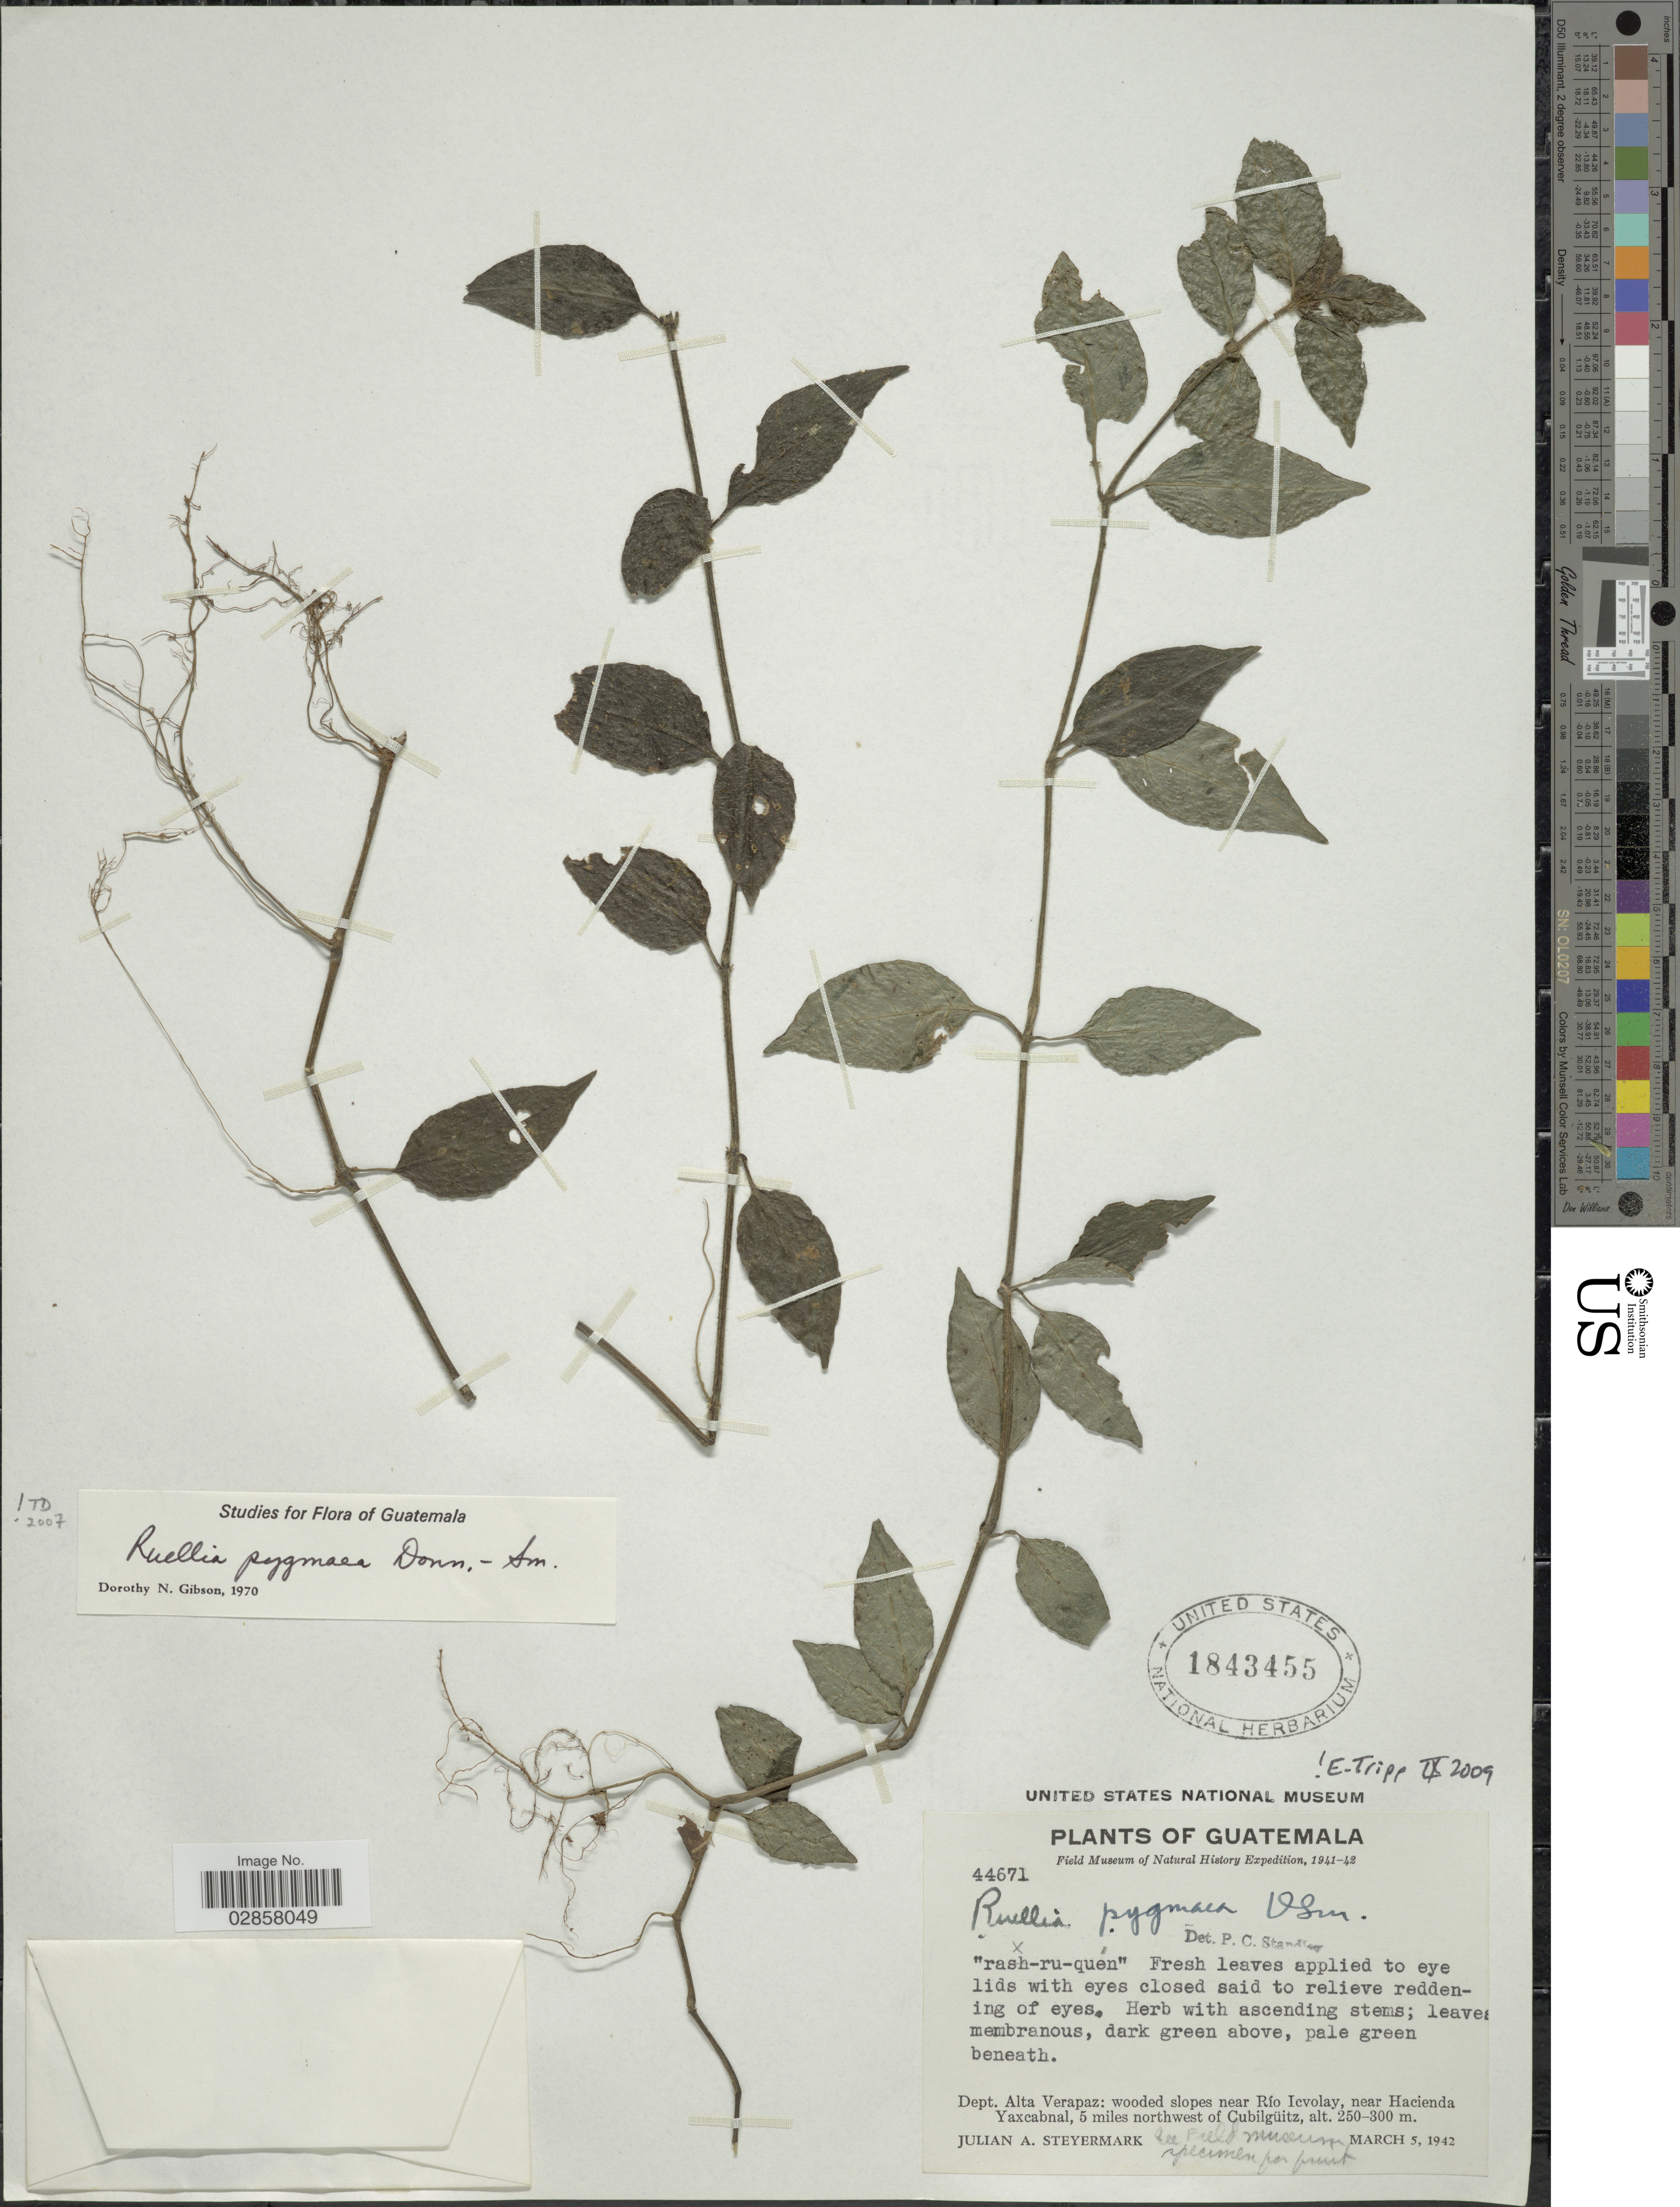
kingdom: Plantae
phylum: Tracheophyta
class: Magnoliopsida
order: Lamiales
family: Acanthaceae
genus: Ruellia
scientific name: Ruellia pygmaea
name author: Donn. Sm.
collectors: J. Steyermark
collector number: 44671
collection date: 1942-03-05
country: Guatemala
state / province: Alta Verapaz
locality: Dept. Alta Verapaz: wooded slopes near Río Icvolay, near Hacienda Yaxcabnal, 5 miles northwest of Cubilqüitz.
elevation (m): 250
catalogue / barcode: US 1843455